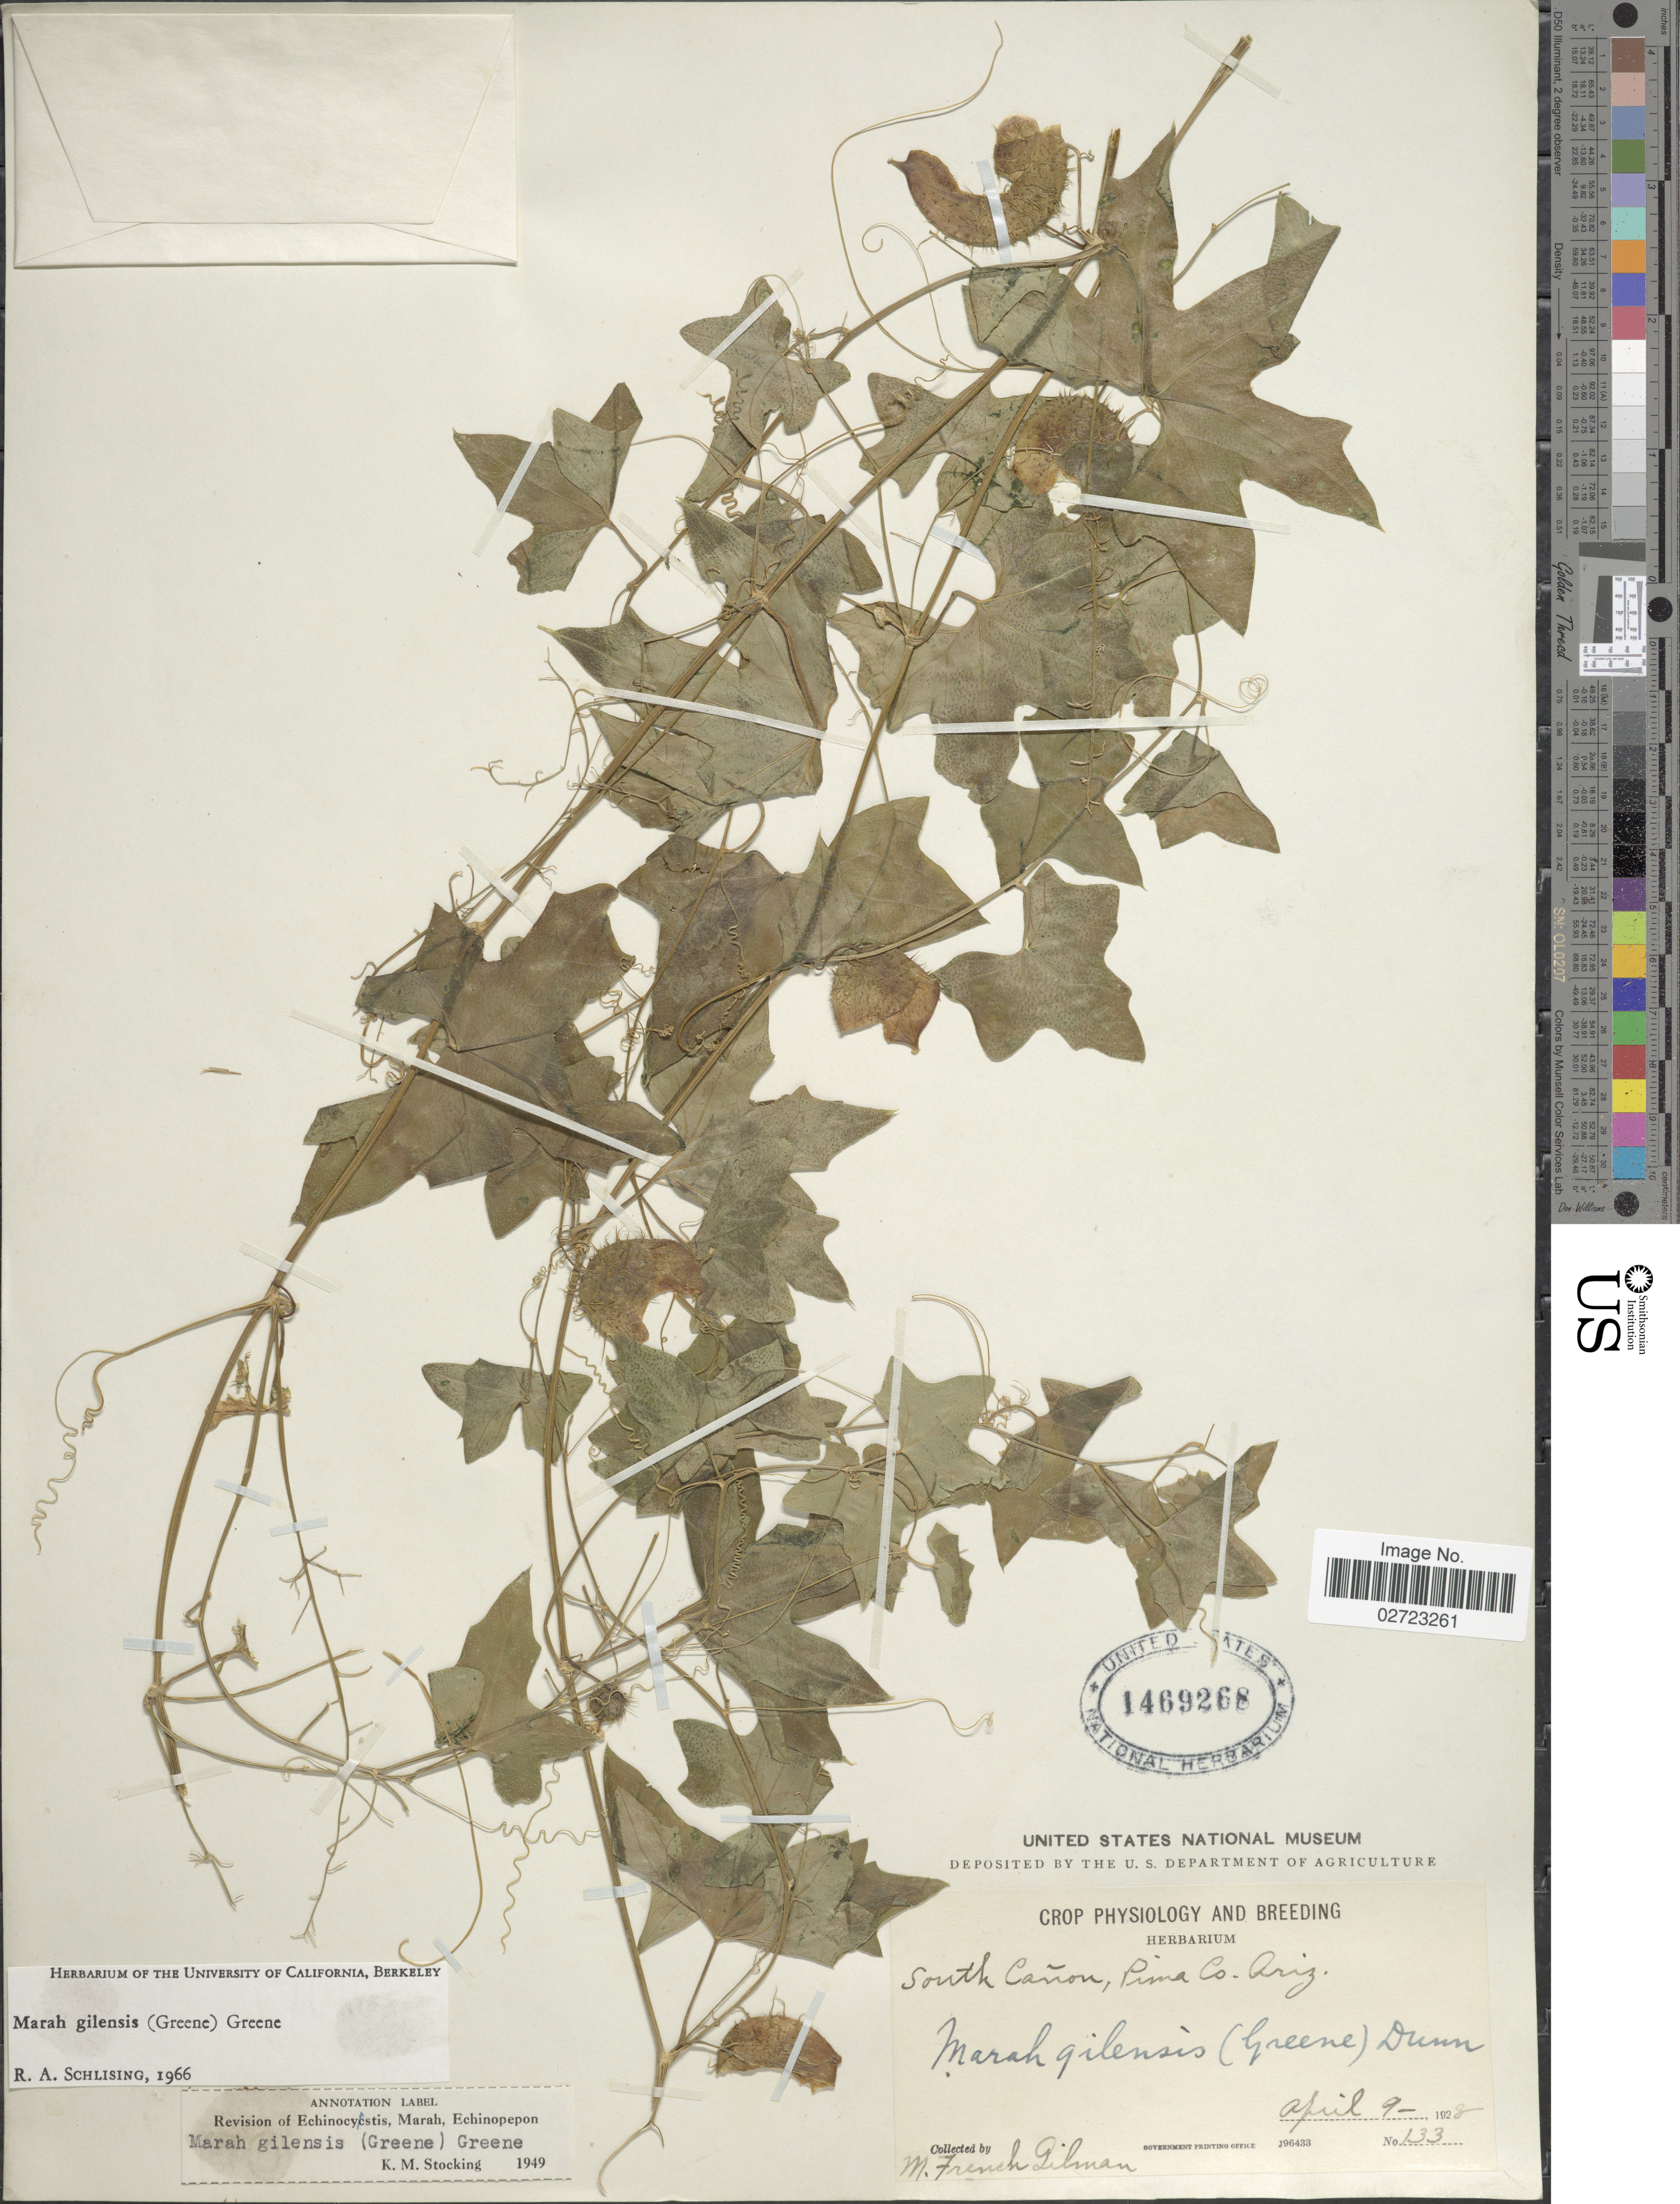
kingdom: Plantae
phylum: Tracheophyta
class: Magnoliopsida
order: Cucurbitales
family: Cucurbitaceae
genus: Marah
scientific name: Marah gilensis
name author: (Greene) Greene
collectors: M. F. Gilman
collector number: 133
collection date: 1928-04-09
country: United States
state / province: Arizona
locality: South Canon, Pima Co.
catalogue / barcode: US 1469268